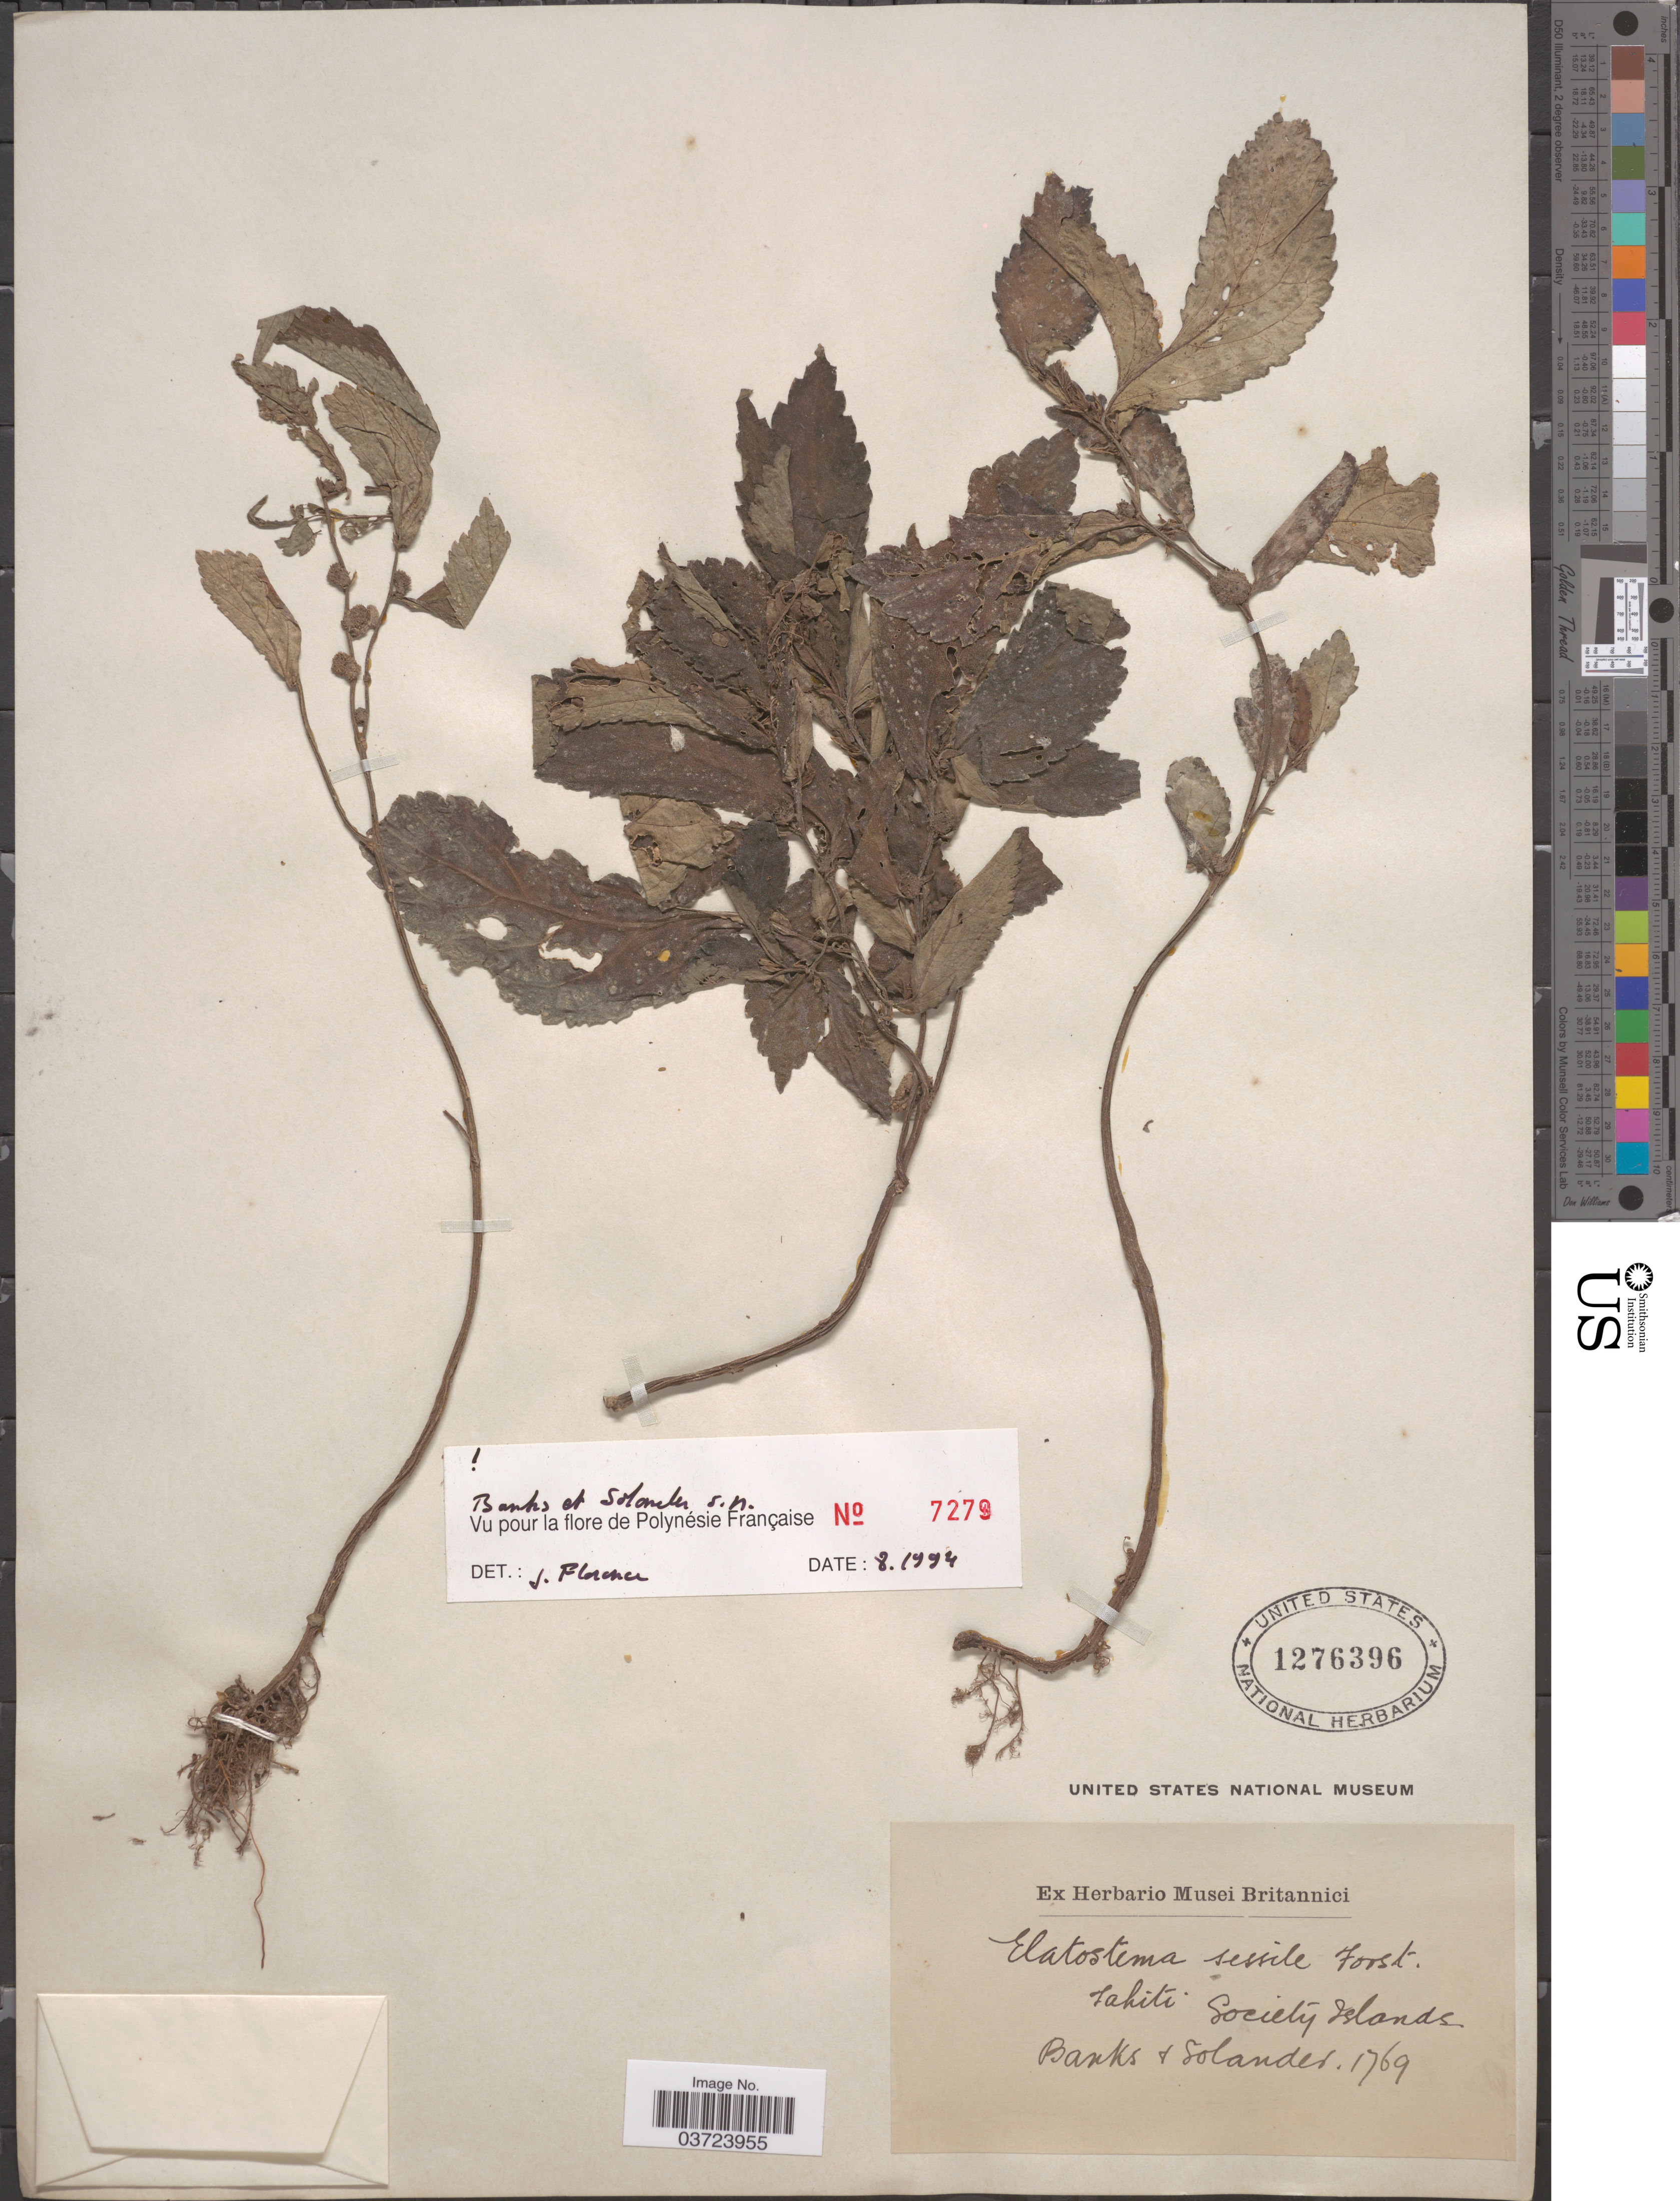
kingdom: Plantae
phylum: Tracheophyta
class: Magnoliopsida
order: Rosales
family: Urticaceae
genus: Elatostema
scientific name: Elatostema sessile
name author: J.R. Forst. & G. Forst.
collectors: -- Banks & -- Solander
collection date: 1769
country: French Polynesia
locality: Tahiti. Society Islands.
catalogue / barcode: US 1276396